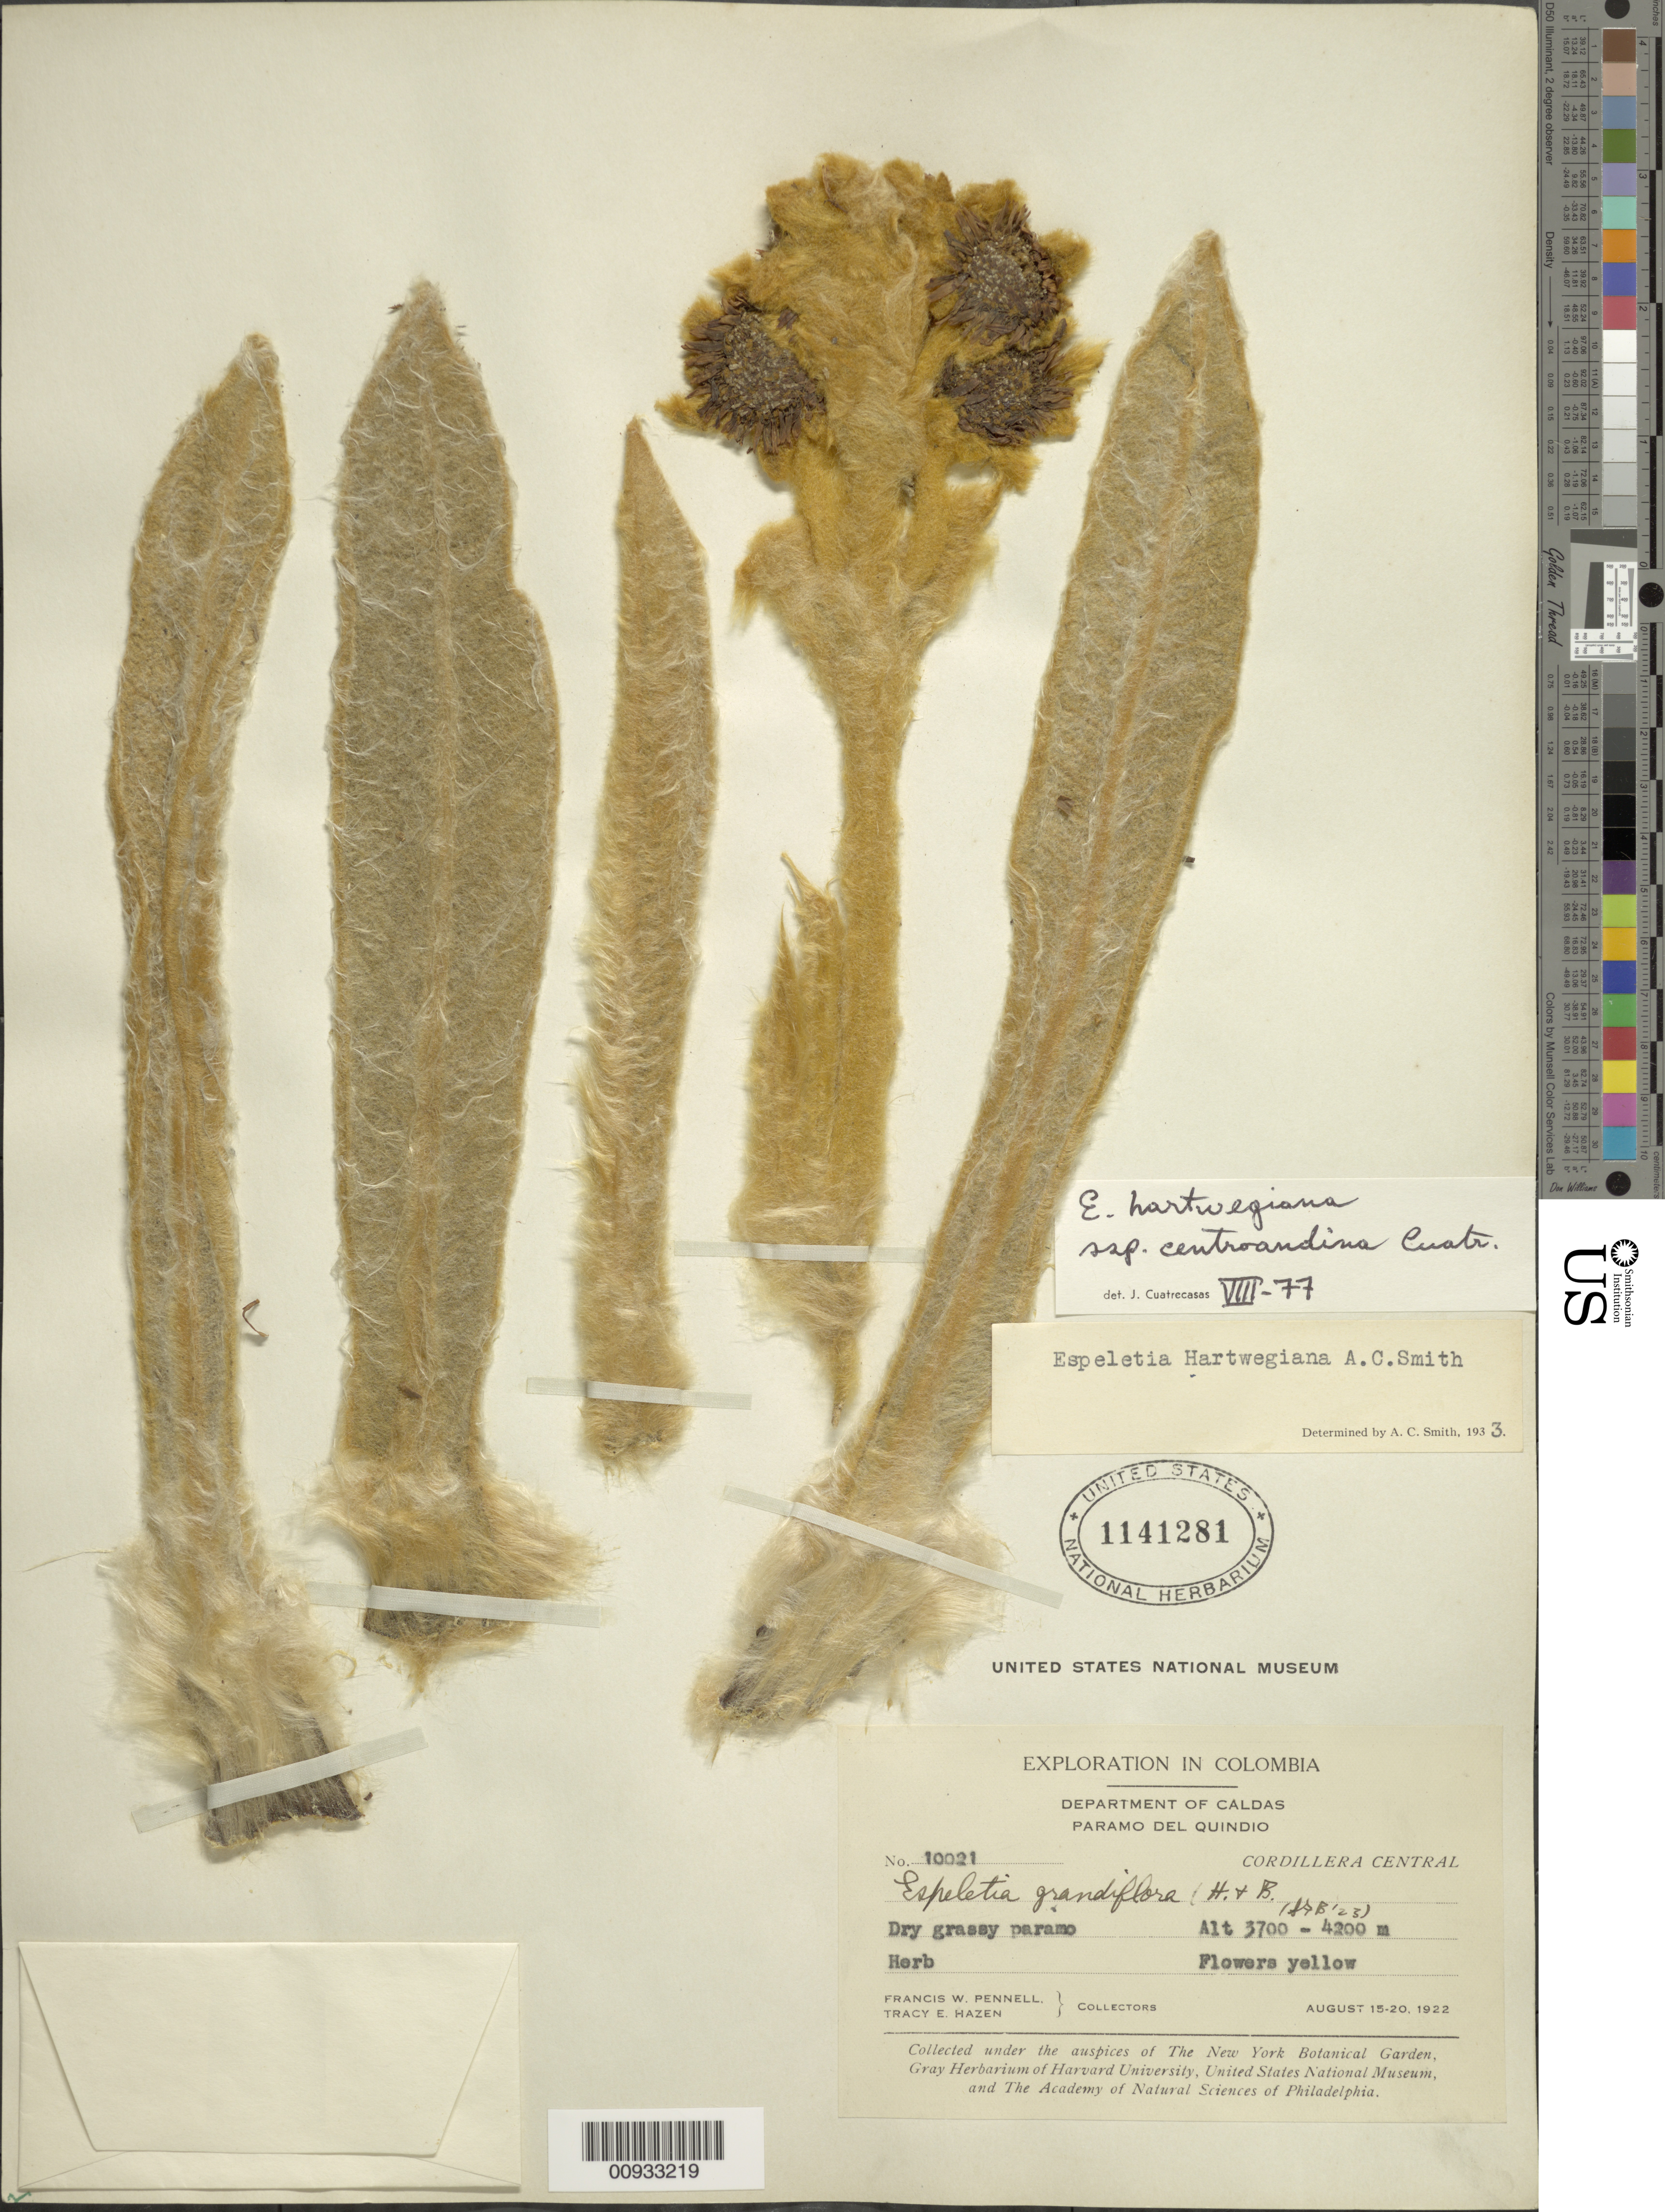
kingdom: Plantae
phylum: Tracheophyta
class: Magnoliopsida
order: Asterales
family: Asteraceae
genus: Espeletia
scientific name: Espeletia hartwegiana subsp. centroandina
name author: Cuatrec.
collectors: F. W. Pennell & T. E. Hazen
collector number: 10021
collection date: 1922-08-15/1922-08-20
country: Colombia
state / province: Caldas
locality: Páramo del Quindío.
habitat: Dry grassy paramo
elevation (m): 3700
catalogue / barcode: US 1141281